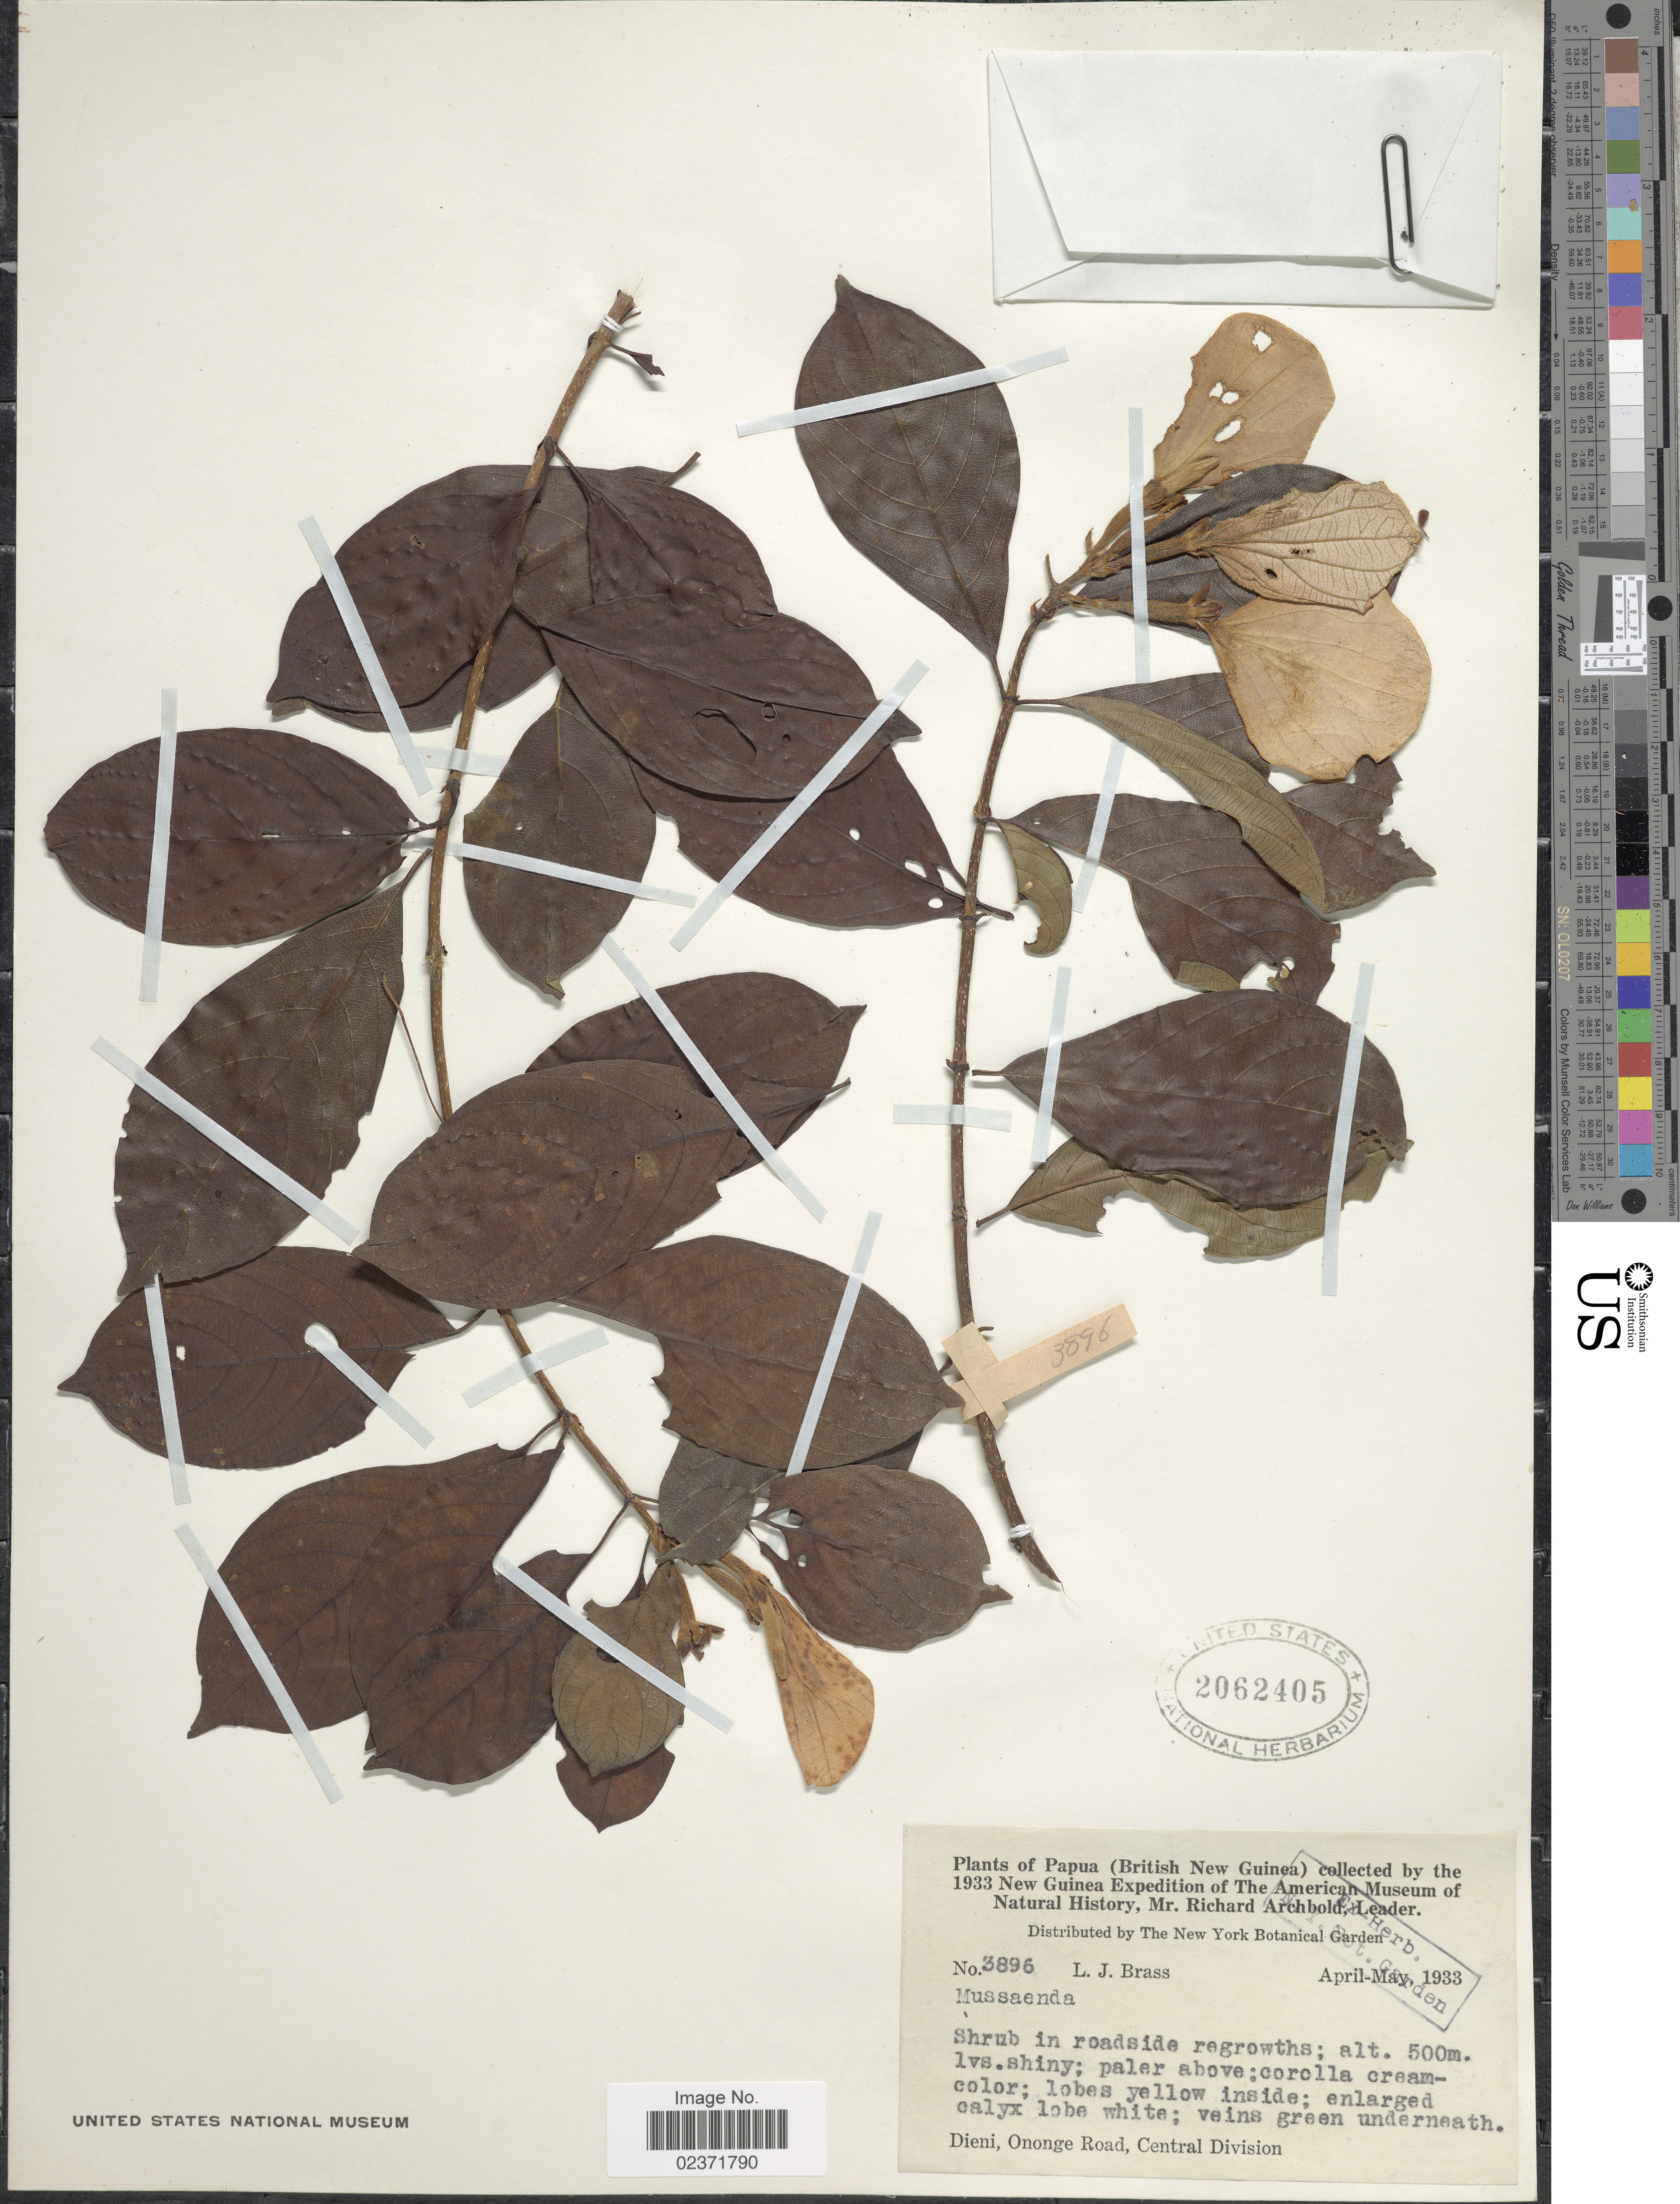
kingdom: Plantae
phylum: Tracheophyta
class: Magnoliopsida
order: Gentianales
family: Rubiaceae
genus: Mussaenda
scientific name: Mussaenda sp.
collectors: L. J. Brass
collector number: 3896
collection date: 1933-04/1933-05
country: Papua New Guinea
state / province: Central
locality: Papua (British New Guinea) , Dieni, Ononge Road, Central Division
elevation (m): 500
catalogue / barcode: US 2062405